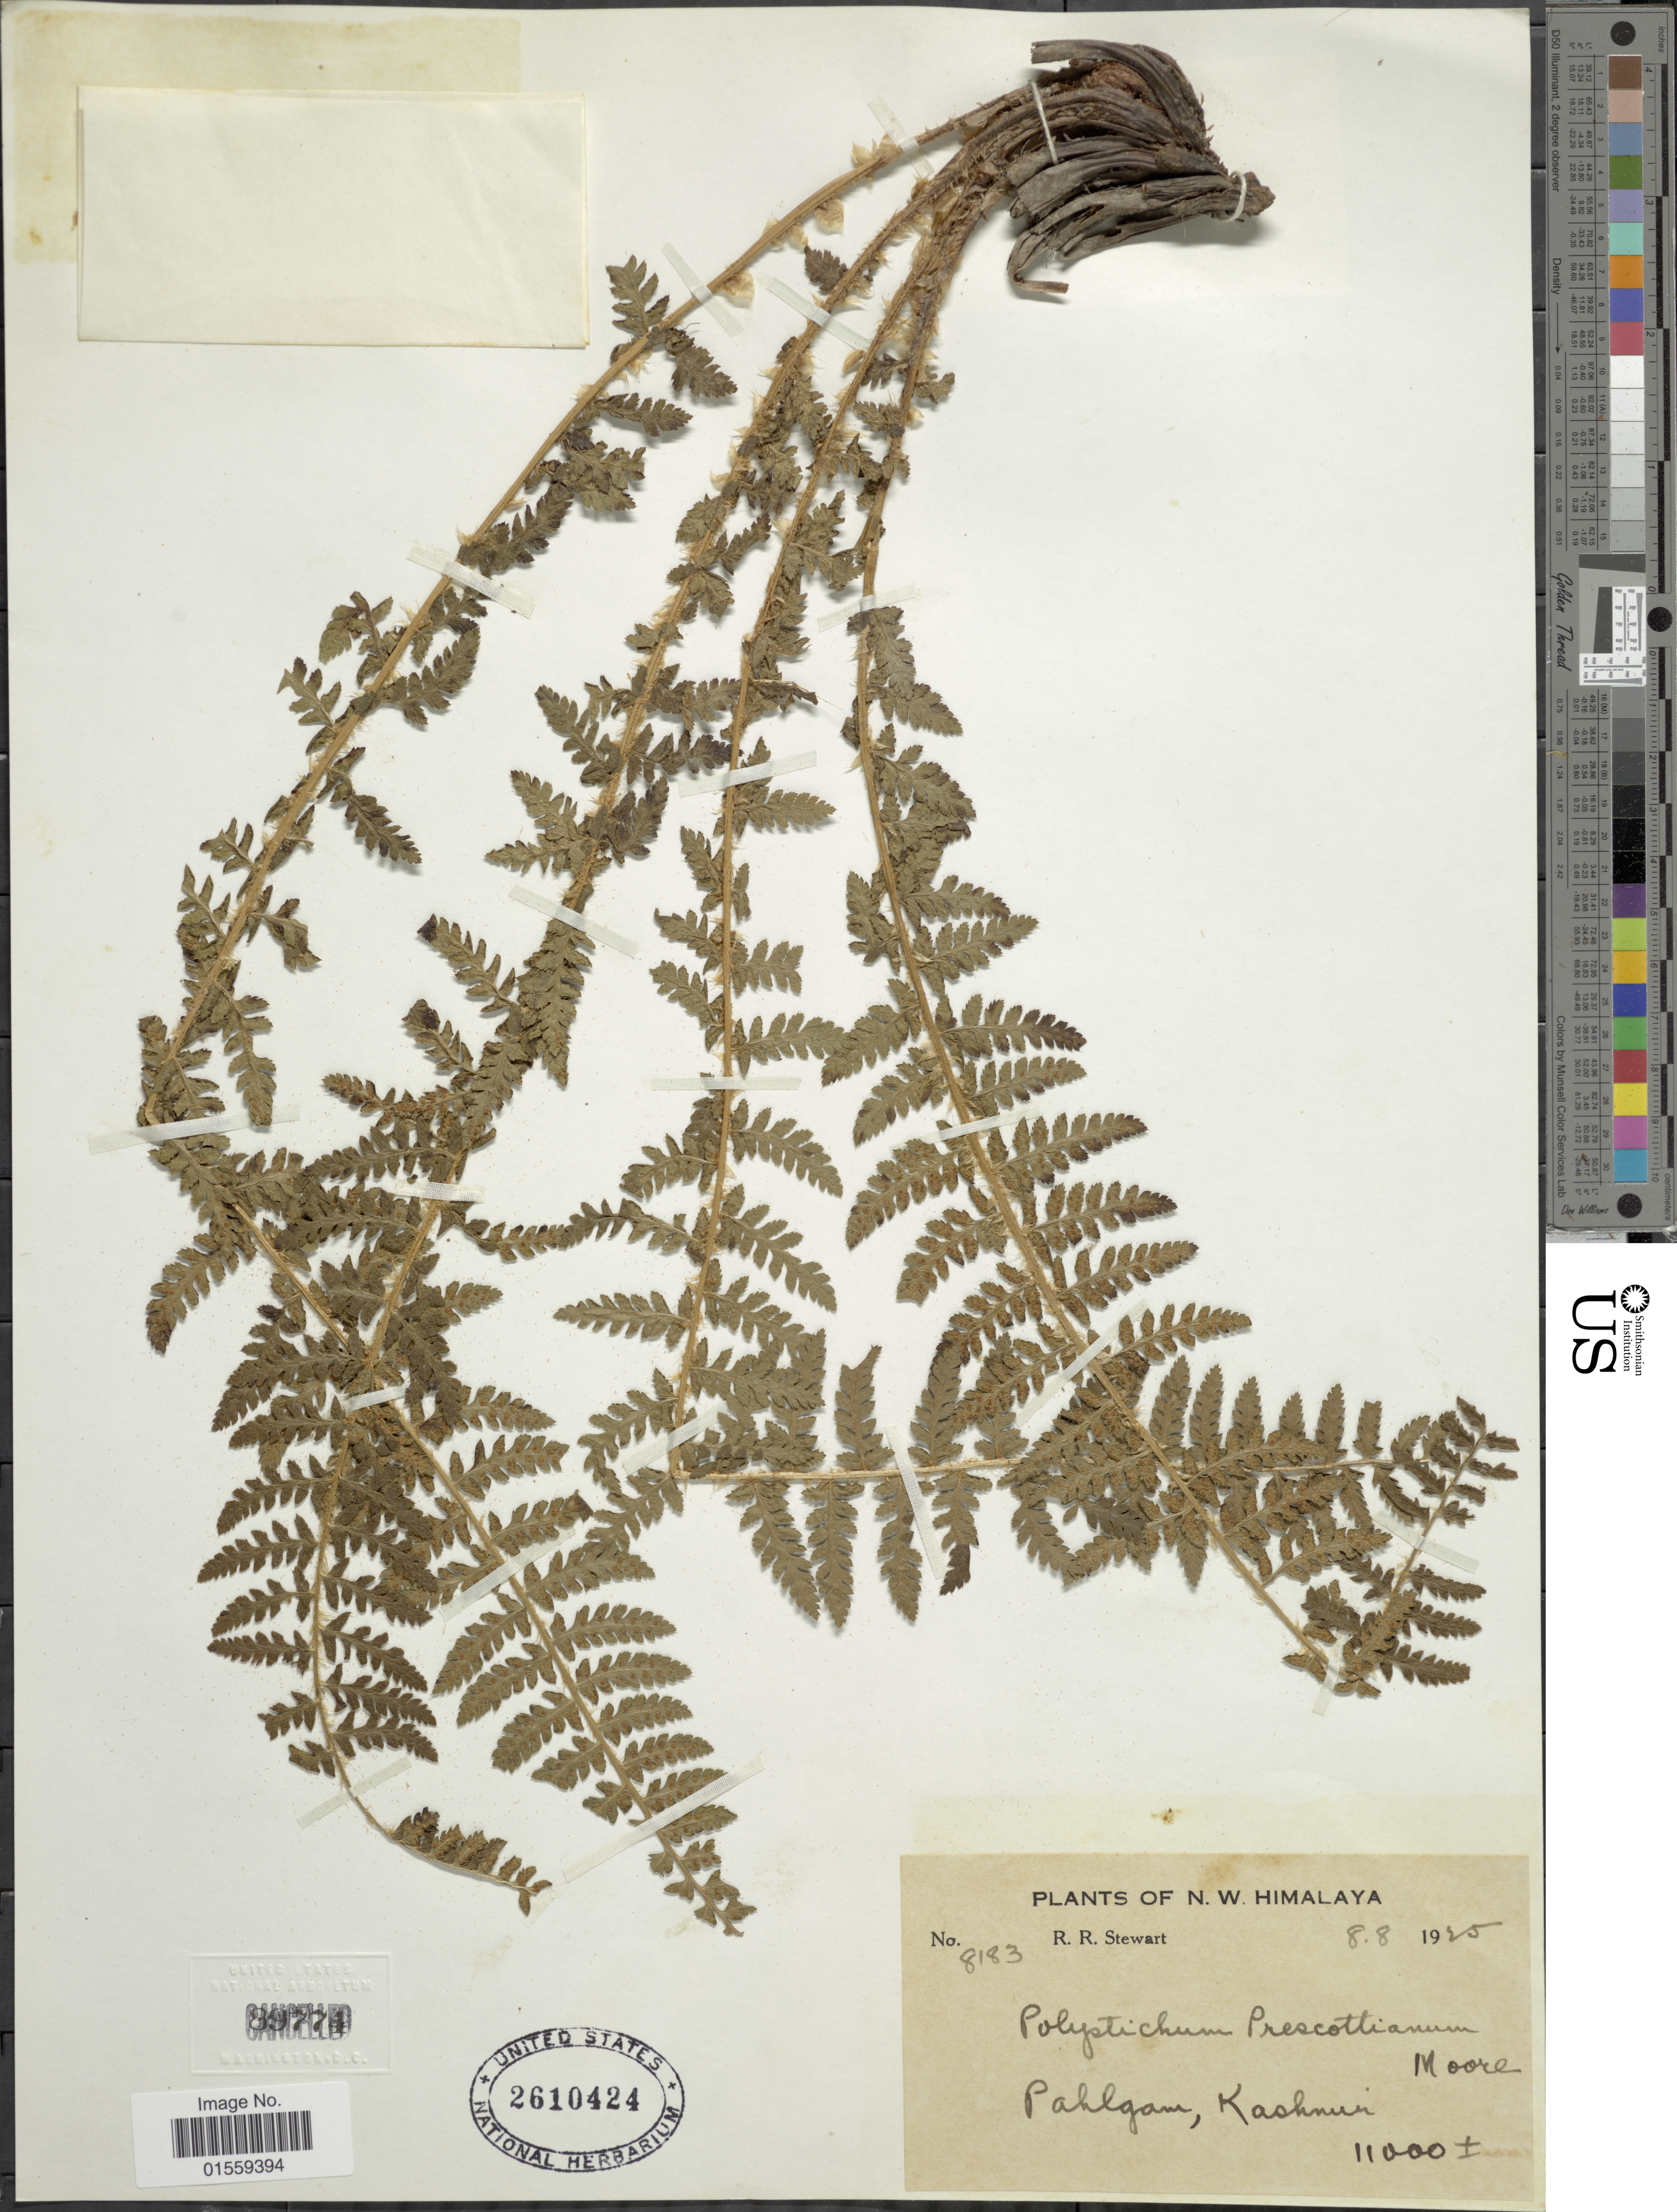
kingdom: Plantae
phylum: Tracheophyta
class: Polypodiopsida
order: Polypodiales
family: Dryopteridaceae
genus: Polystichum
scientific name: Polystichum prescottianum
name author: (Wall. ex Mett.) T. Moore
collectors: R. R. Stewart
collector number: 8183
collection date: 1925-08-08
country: India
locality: N. W. Himalaya, Pahlgam, Kashmir.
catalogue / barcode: US 2610424